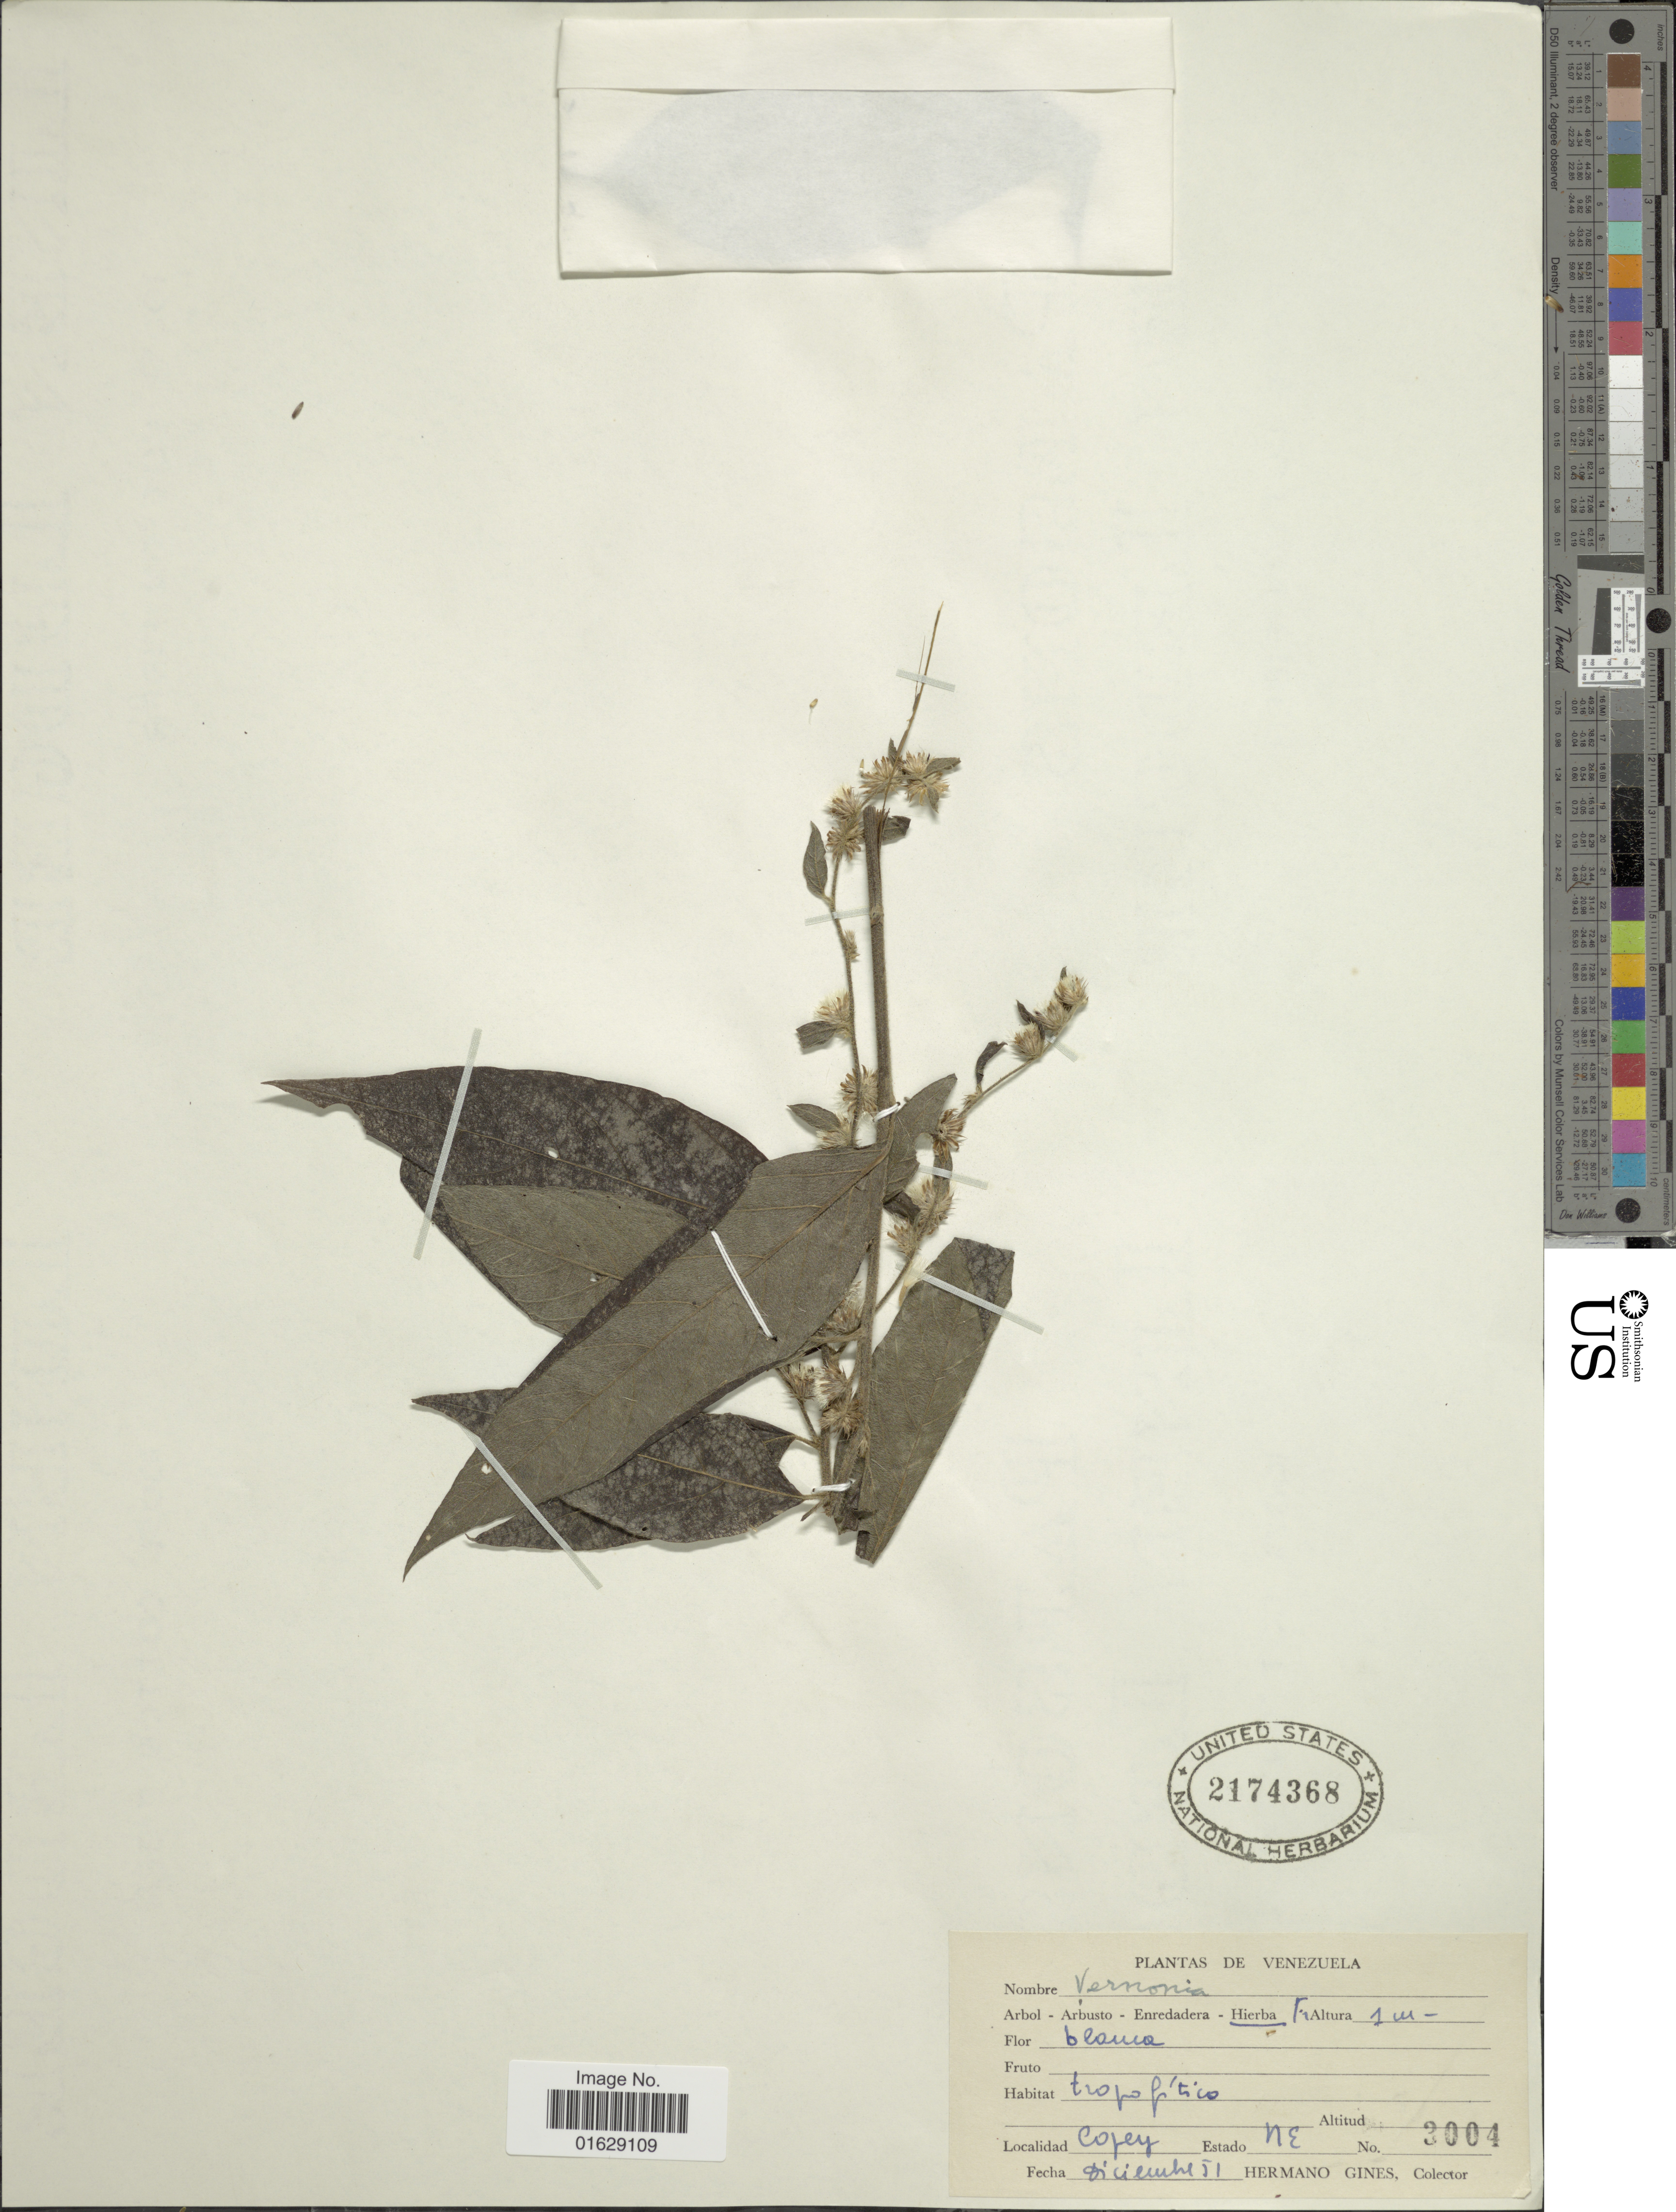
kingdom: Plantae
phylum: Tracheophyta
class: Magnoliopsida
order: Asterales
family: Asteraceae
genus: Lepidaploa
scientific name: Lepidaploa sp.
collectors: Bro. Gines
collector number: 3004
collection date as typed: Transcribed d/m/y: /12/51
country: Venezuela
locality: Copey. Estado NE.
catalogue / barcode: US 2174368